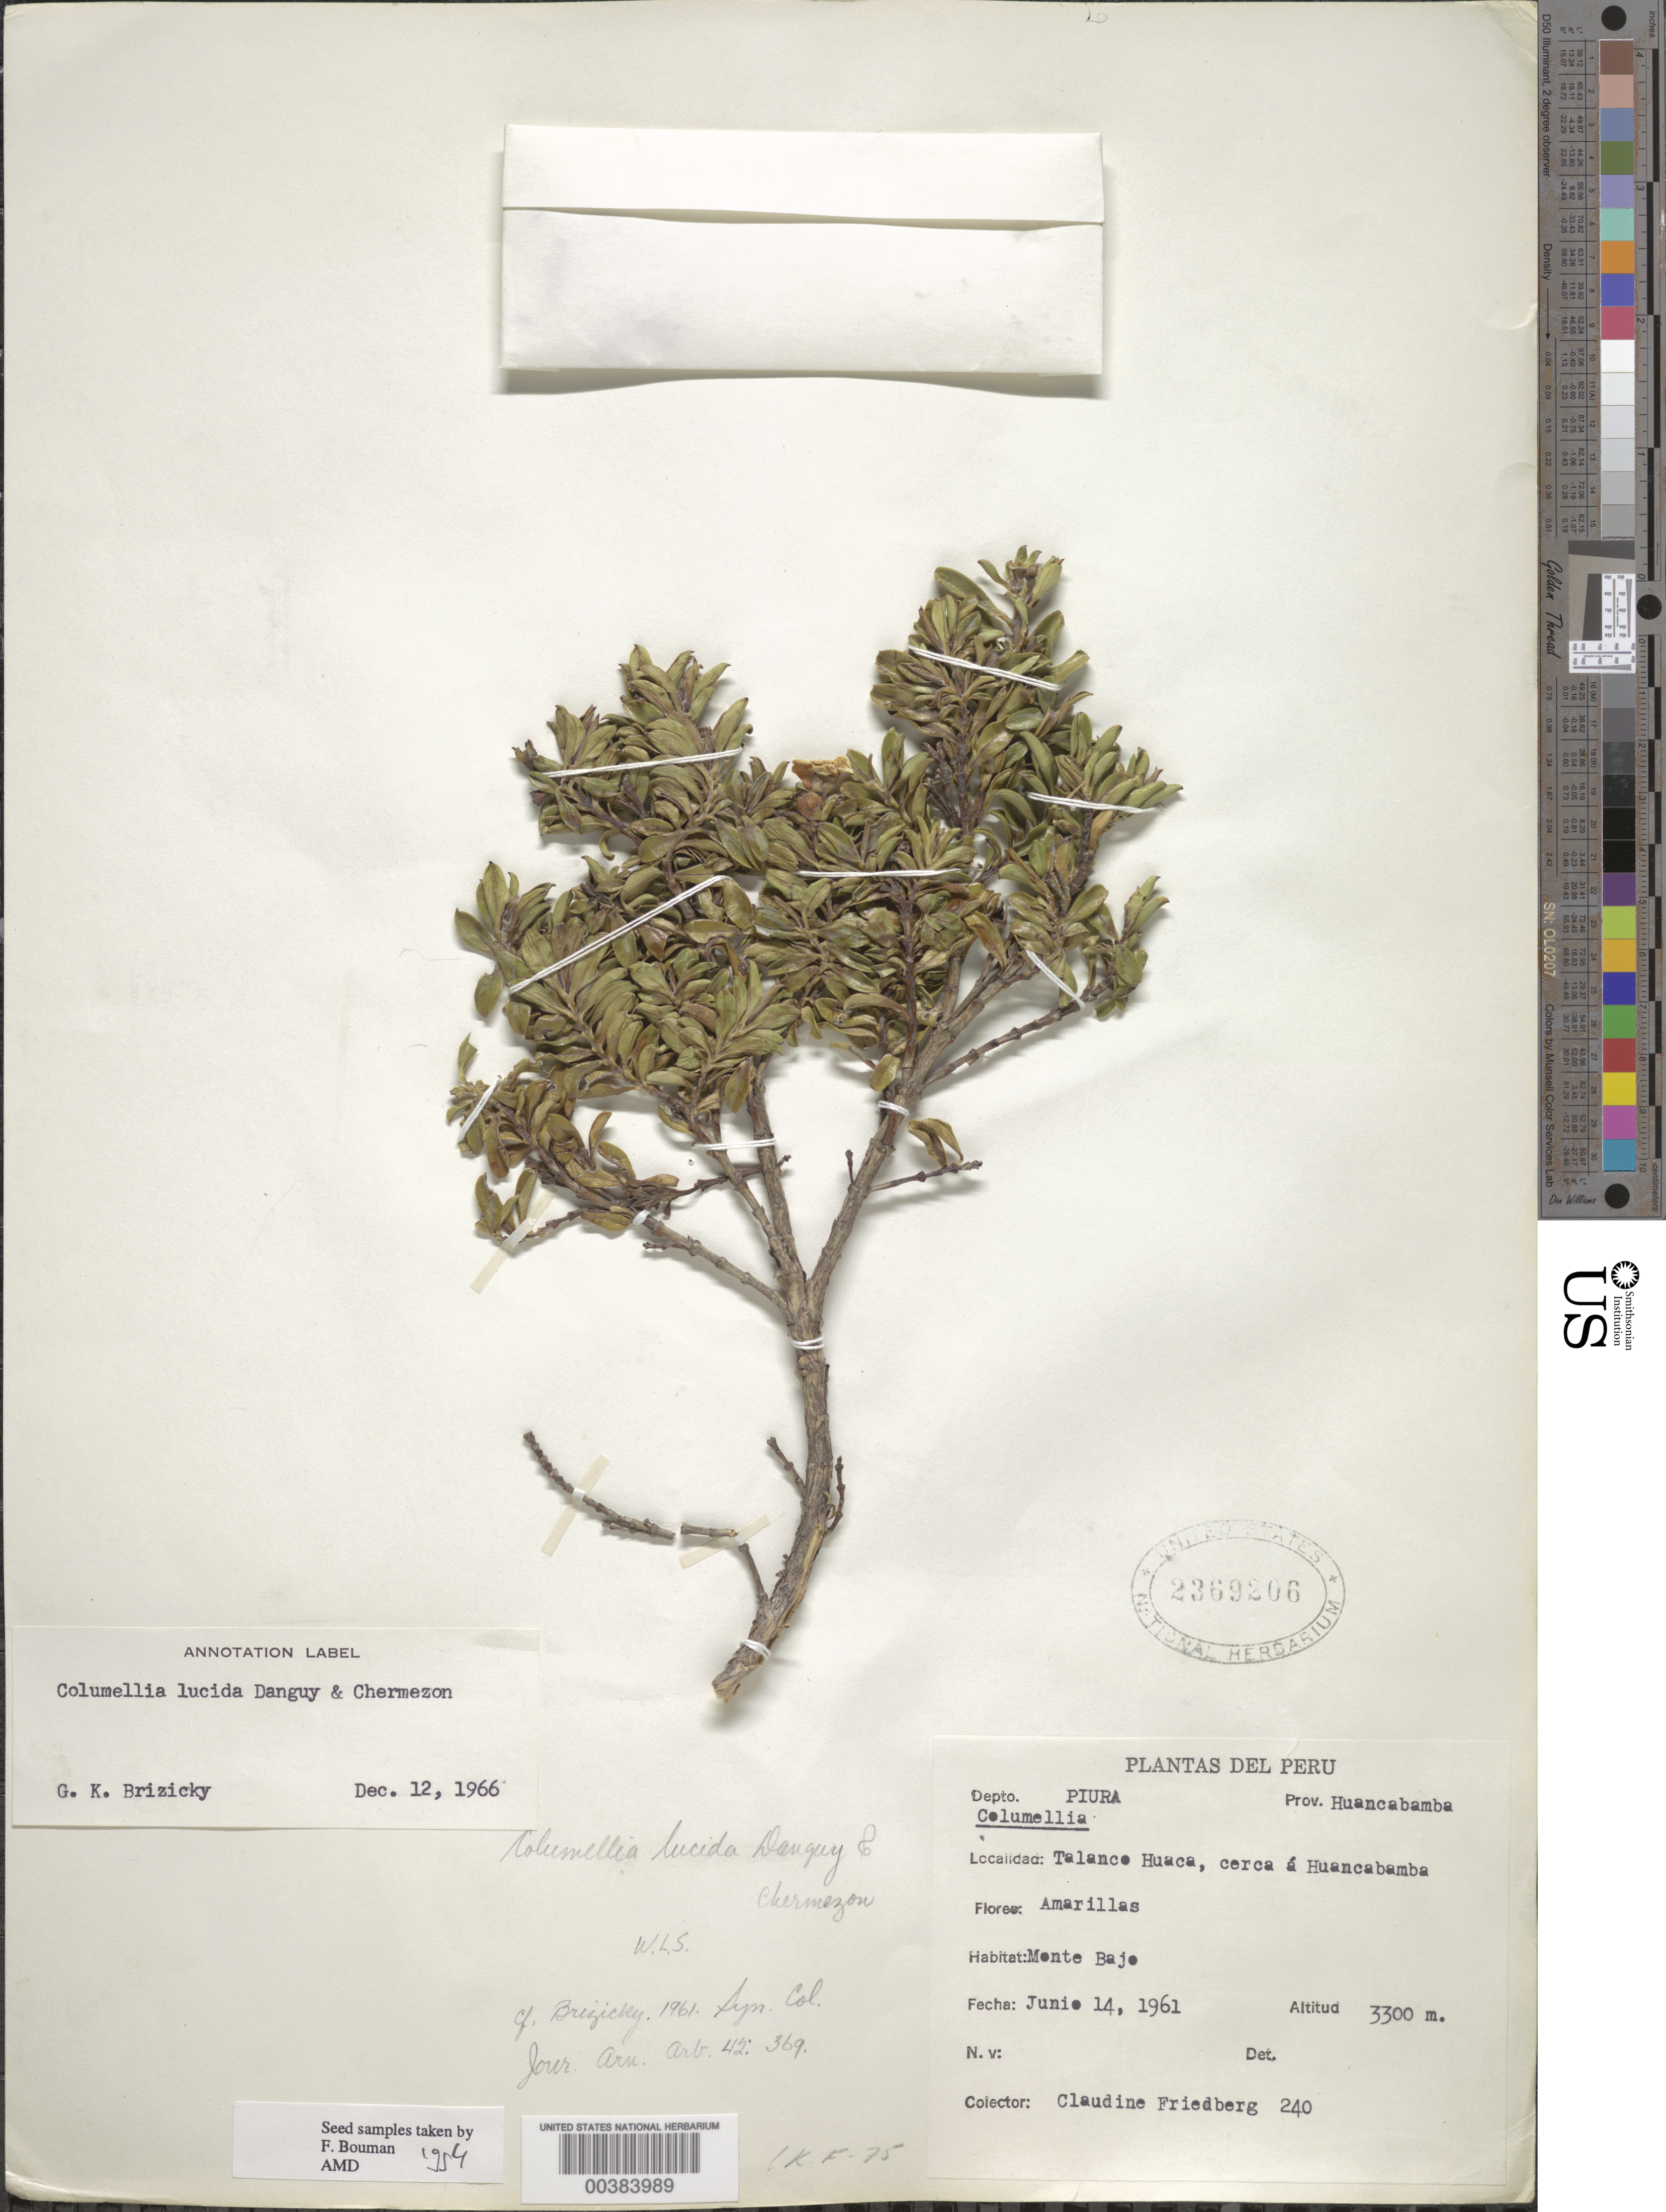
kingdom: Plantae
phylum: Tracheophyta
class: Magnoliopsida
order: Bruniales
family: Columelliaceae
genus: Columellia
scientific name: Columellia lucida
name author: Danguy & Cherm.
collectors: C. Friedberg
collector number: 240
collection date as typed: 14 Jun 1961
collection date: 1961-06-14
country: Peru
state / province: Piura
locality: Talanco huaca, cerca a huancabamba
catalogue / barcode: US 2369206